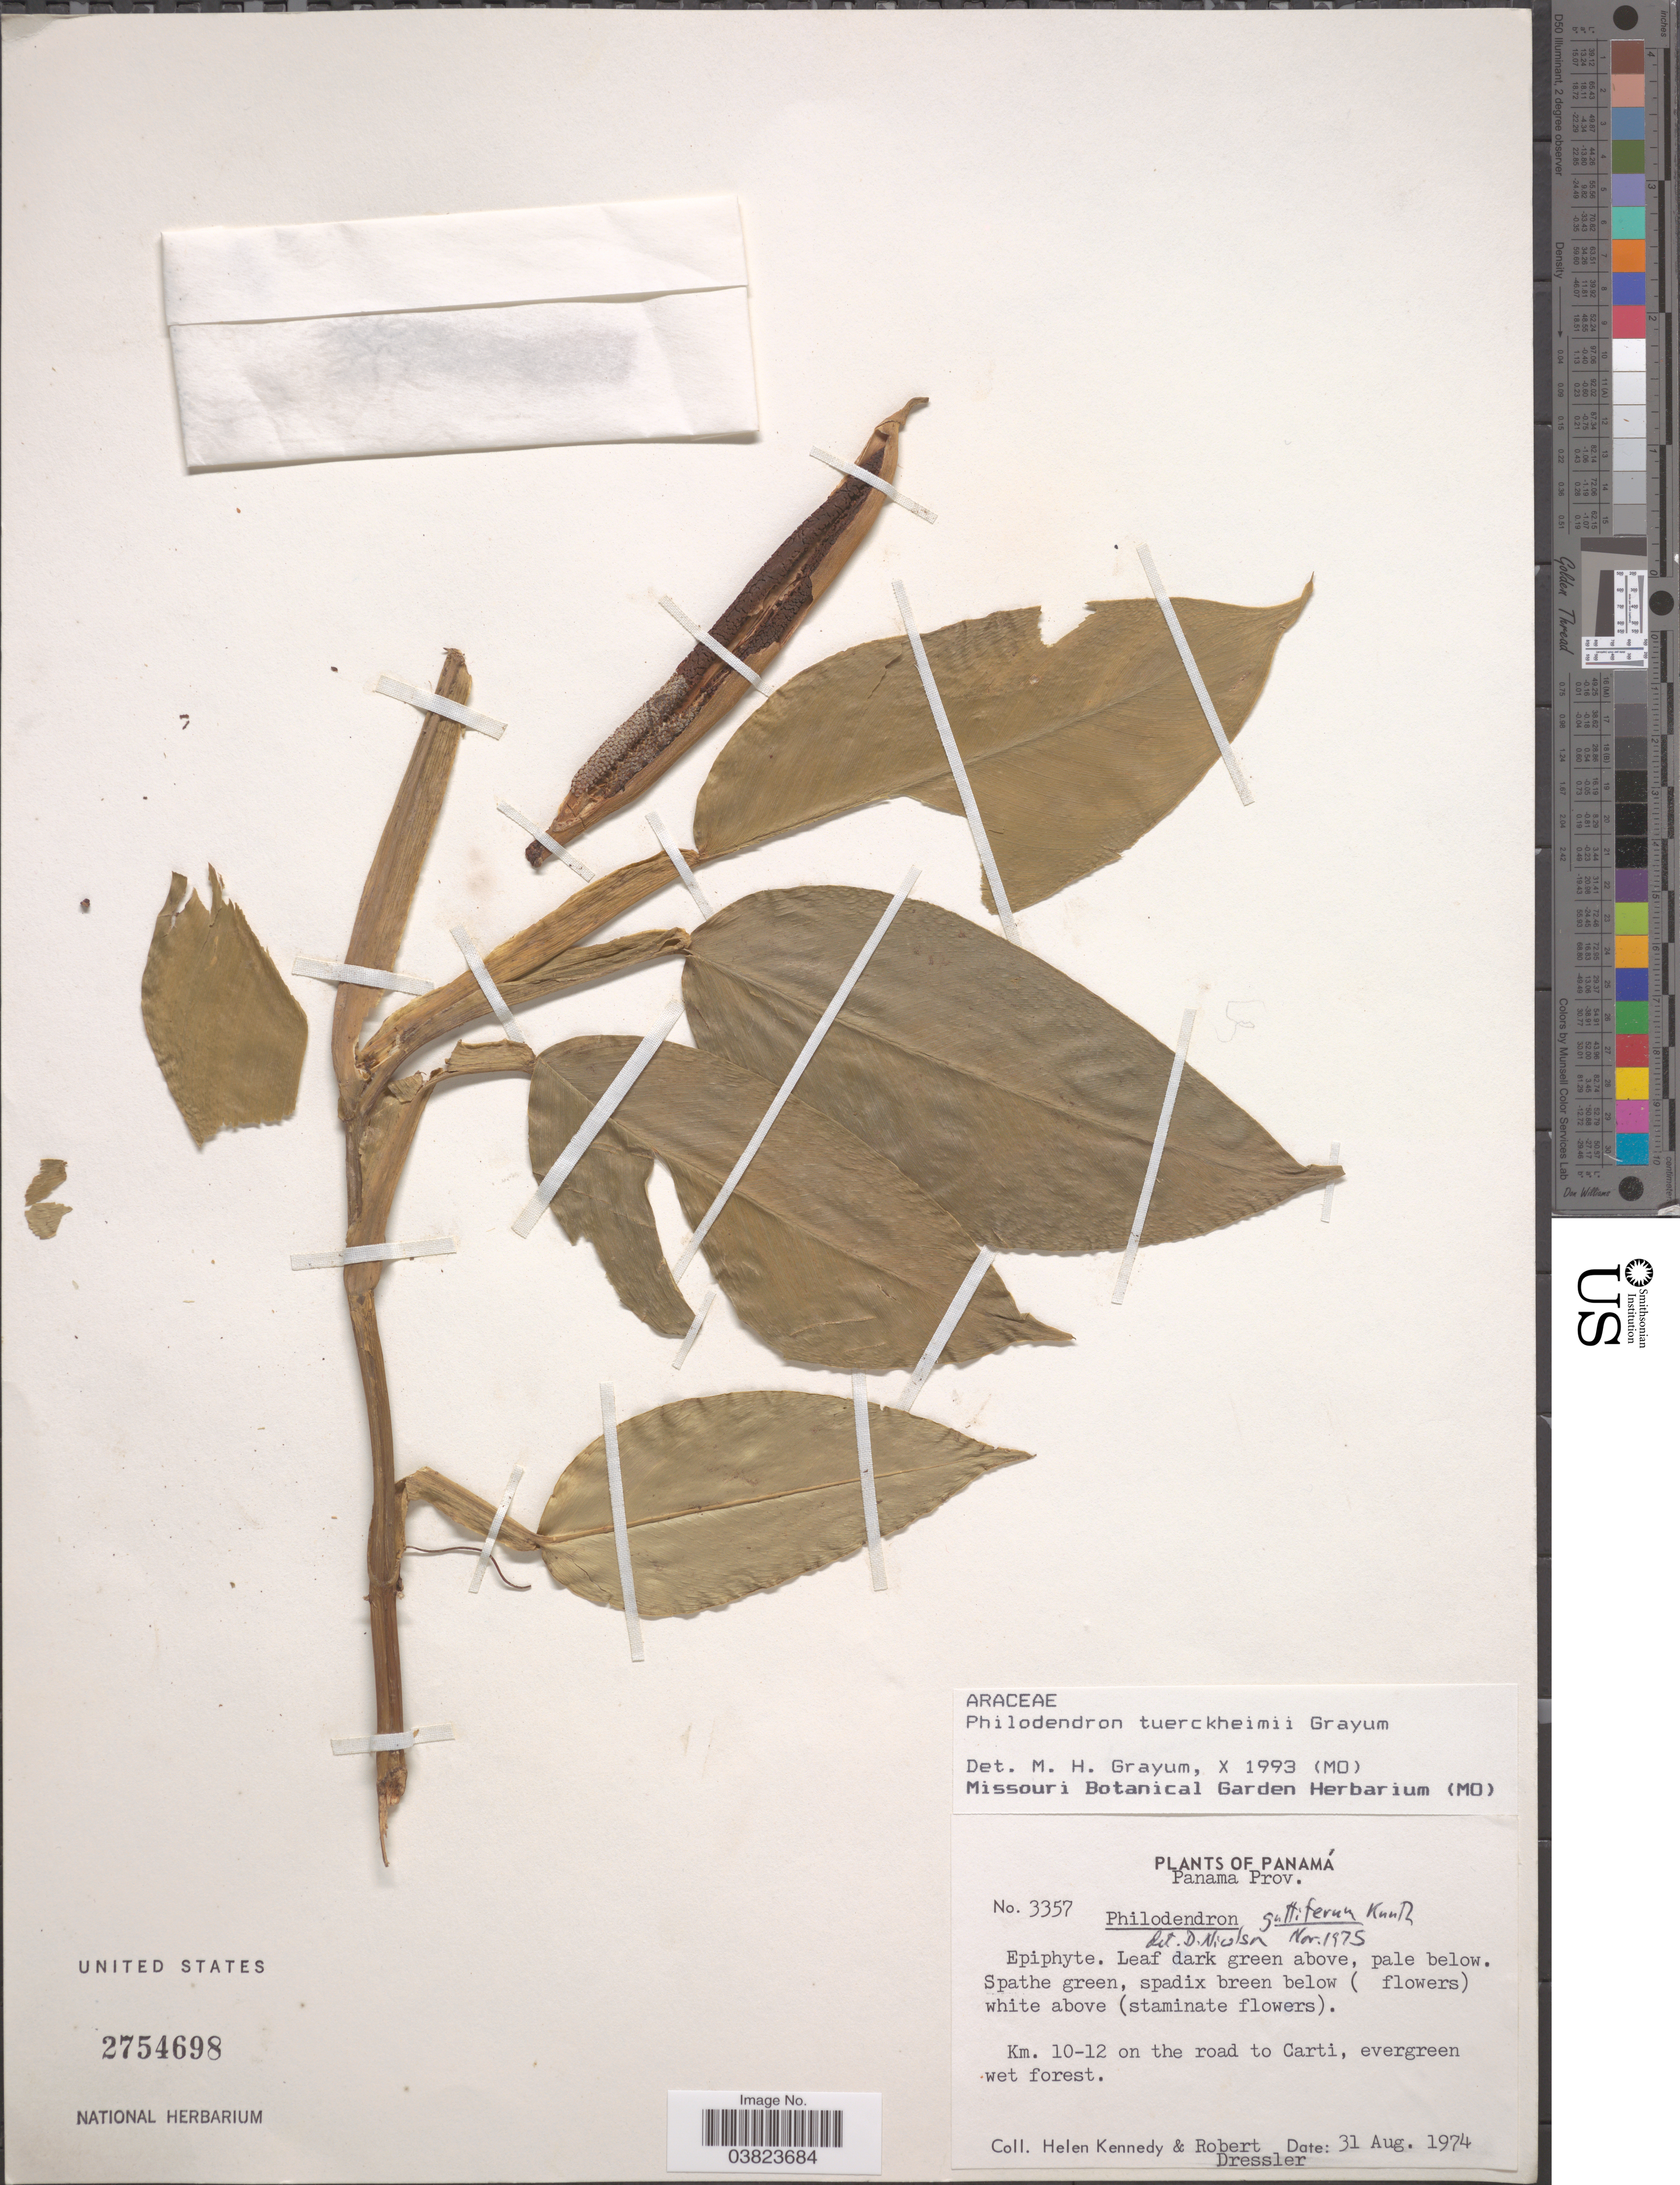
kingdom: Plantae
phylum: Tracheophyta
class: Liliopsida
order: Alismatales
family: Araceae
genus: Philodendron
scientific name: Philodendron tuerckheimii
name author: Grayam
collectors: H. Kennedy & R. Dressler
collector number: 3357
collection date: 1974-08-31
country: Panama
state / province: Panamá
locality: Km. 10-12 on the road to Carto.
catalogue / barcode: US 2754698